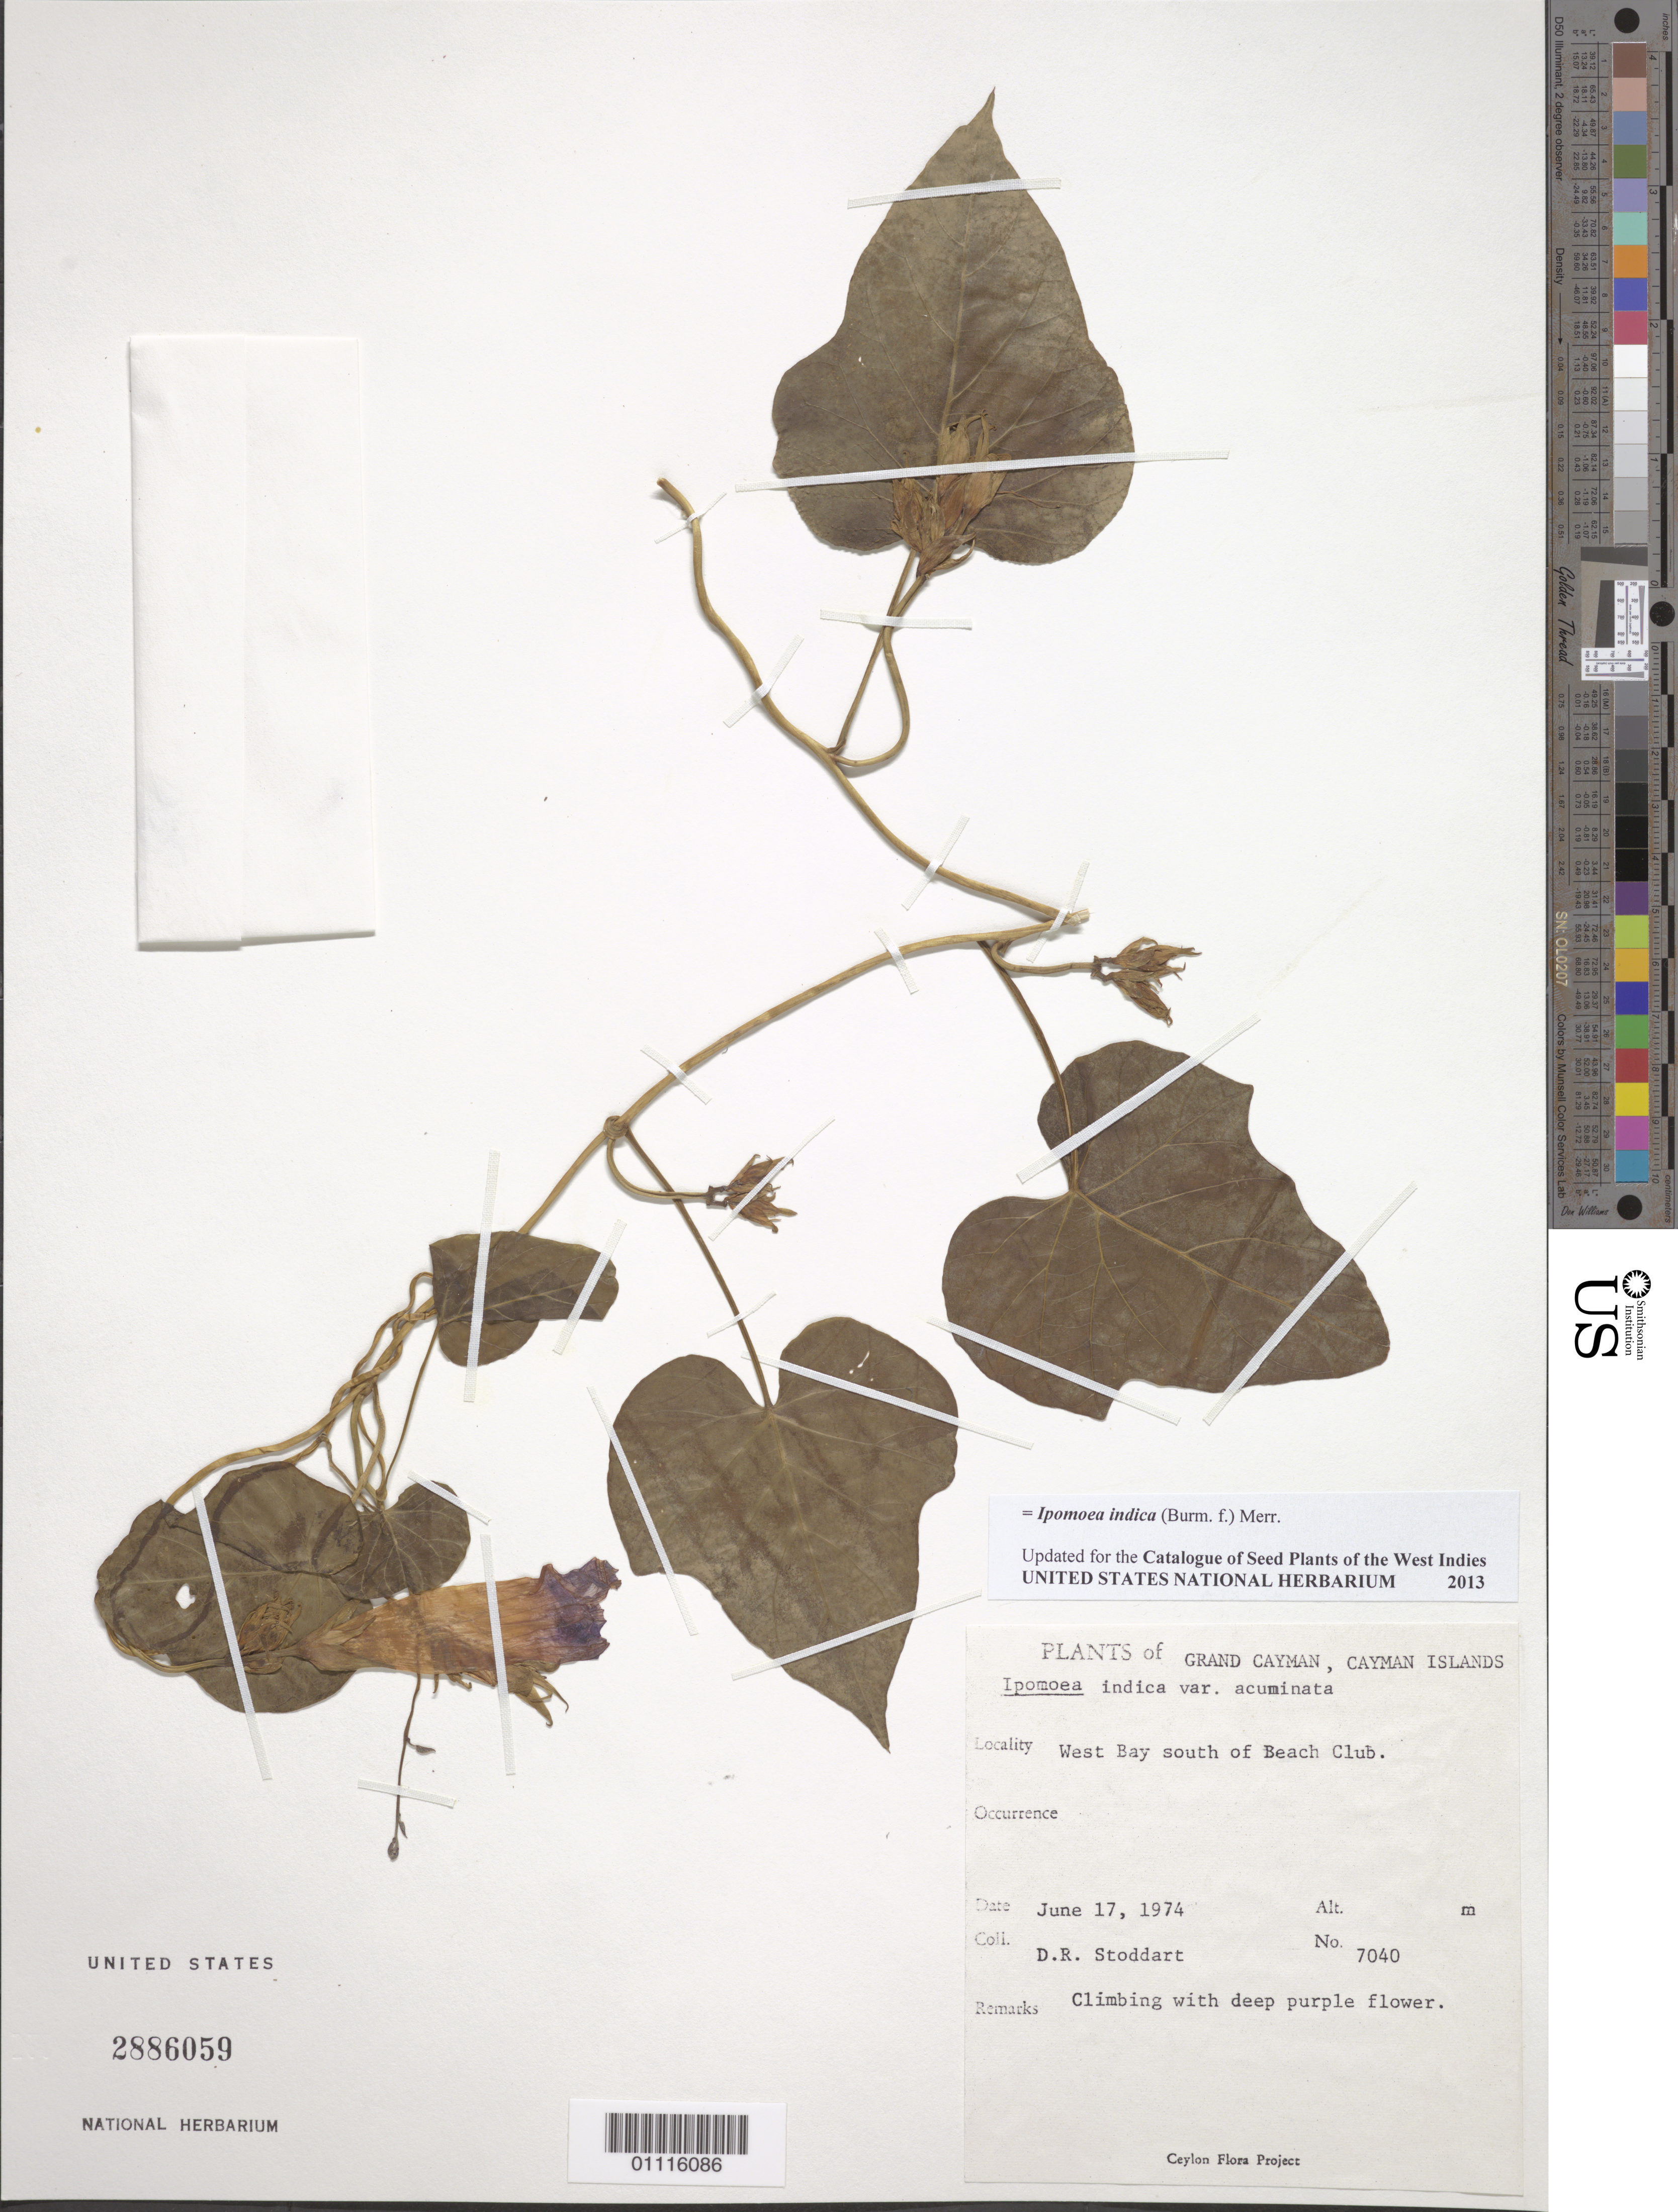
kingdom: Plantae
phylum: Tracheophyta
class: Magnoliopsida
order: Solanales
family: Convolvulaceae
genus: Ipomoea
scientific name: Ipomoea indica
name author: (Burm.) Merr.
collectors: D. R. Stoddart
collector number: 7040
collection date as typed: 17 Jun 1974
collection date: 1974-06-17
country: Cayman Islands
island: Grand Cayman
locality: West Bay S of Beach Club.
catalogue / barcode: US 2886059